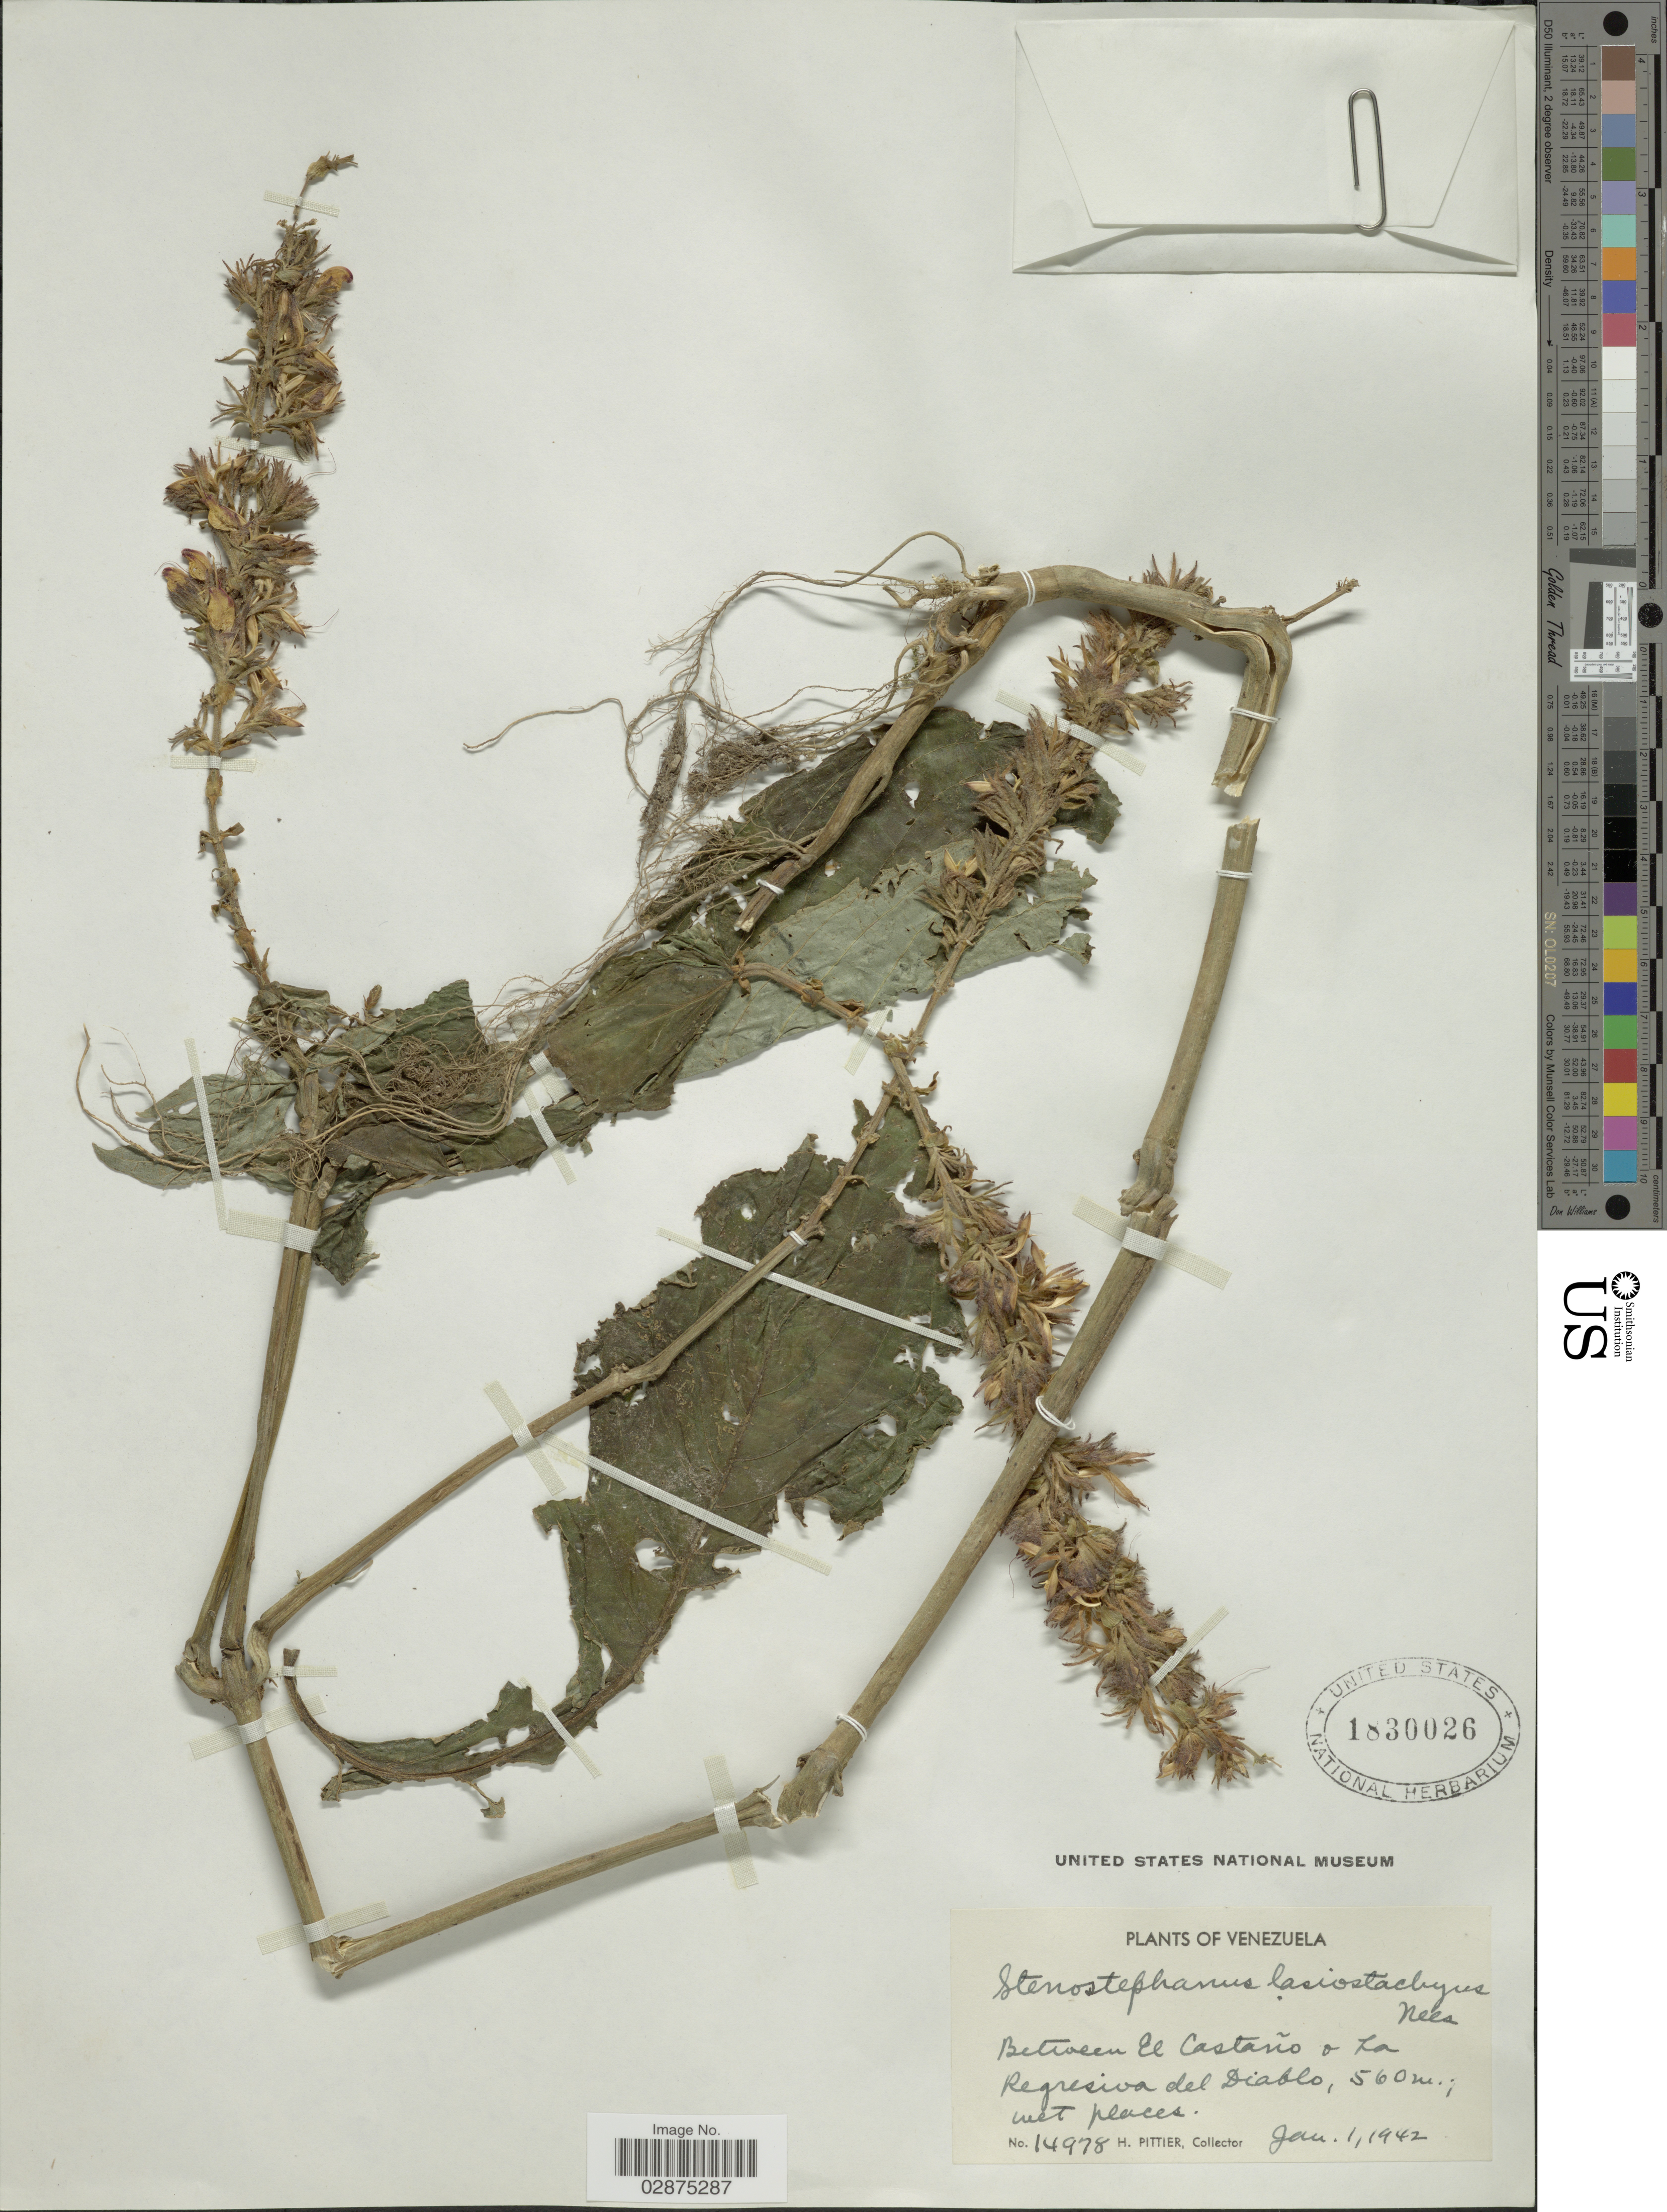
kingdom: Plantae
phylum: Tracheophyta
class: Magnoliopsida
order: Lamiales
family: Acanthaceae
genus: Stenostephanus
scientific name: Stenostephanus lasiostachyus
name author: Nees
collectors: H. F. Pittier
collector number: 14978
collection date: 1942-01-01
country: Venezuela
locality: Between El Castaño & La Regresiva del Diablo.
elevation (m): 560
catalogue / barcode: US 1830026